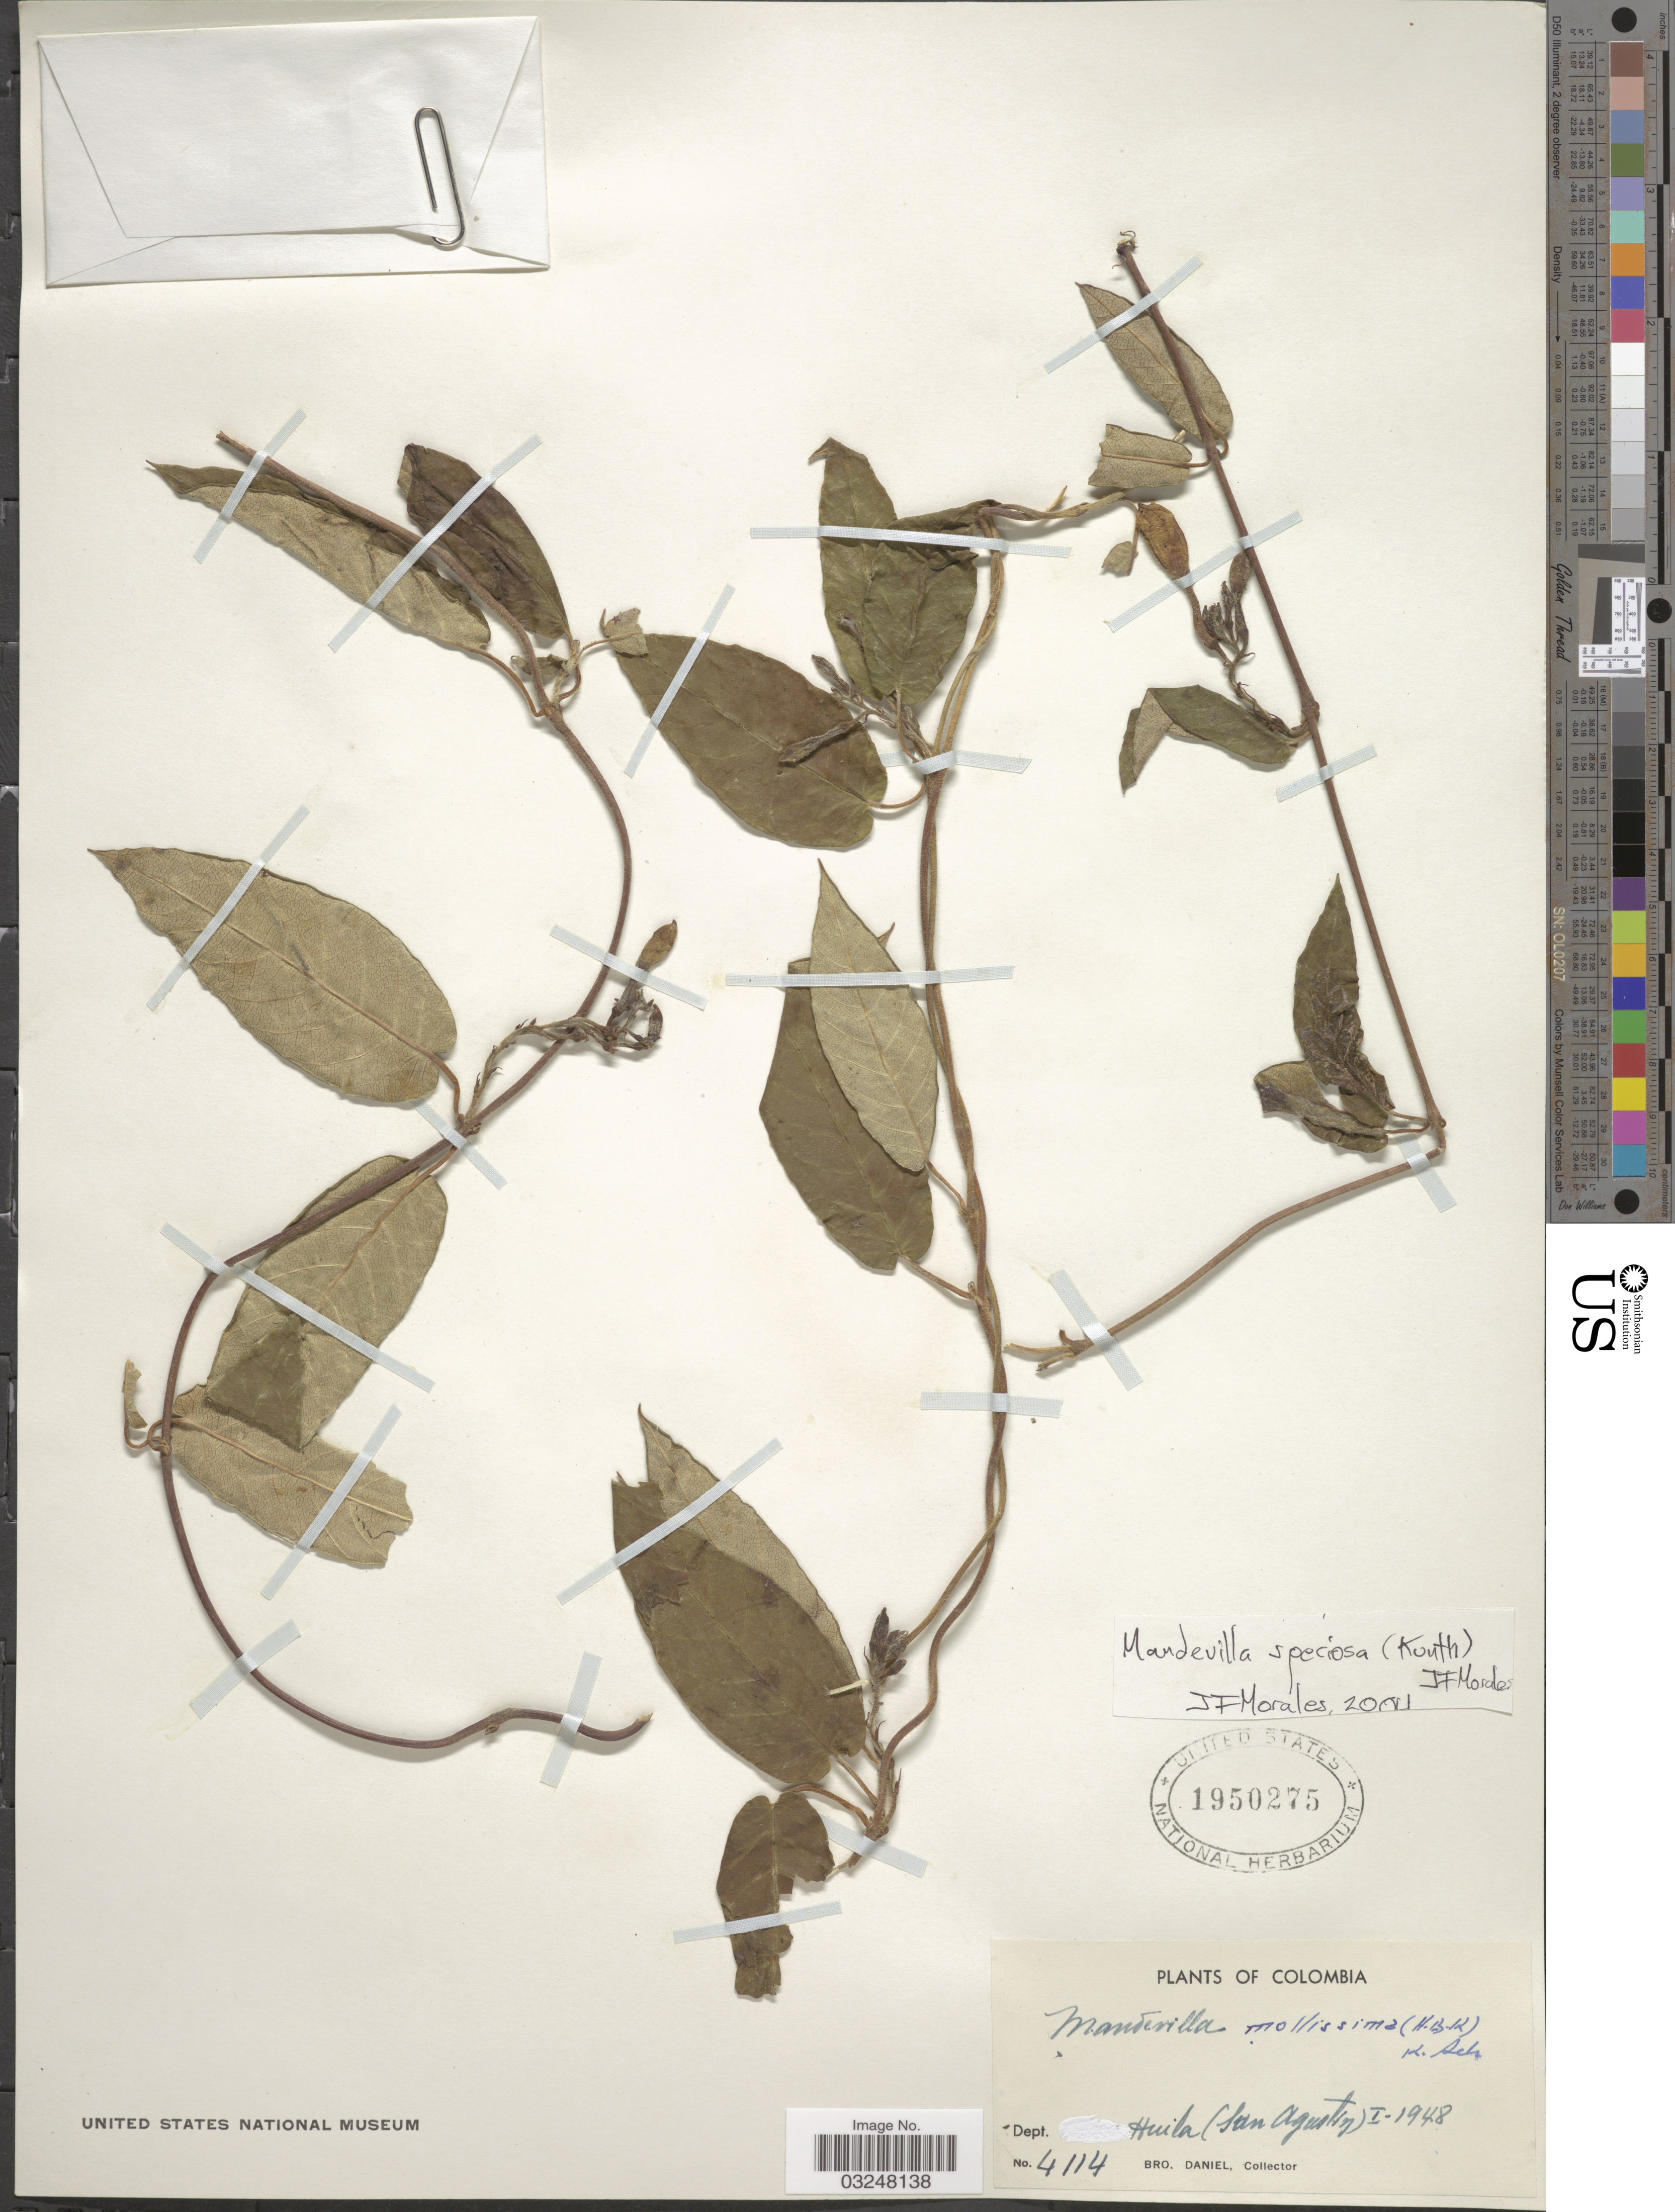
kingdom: Plantae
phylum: Tracheophyta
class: Magnoliopsida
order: Gentianales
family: Apocynaceae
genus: Mandevilla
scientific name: Mandevilla speciosa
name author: (Kunth) J.F. Morales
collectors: Bro. Daniel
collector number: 4114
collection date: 1948-01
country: Colombia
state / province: Huila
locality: Dept. Huila (San Agustin).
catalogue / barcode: US 1950275